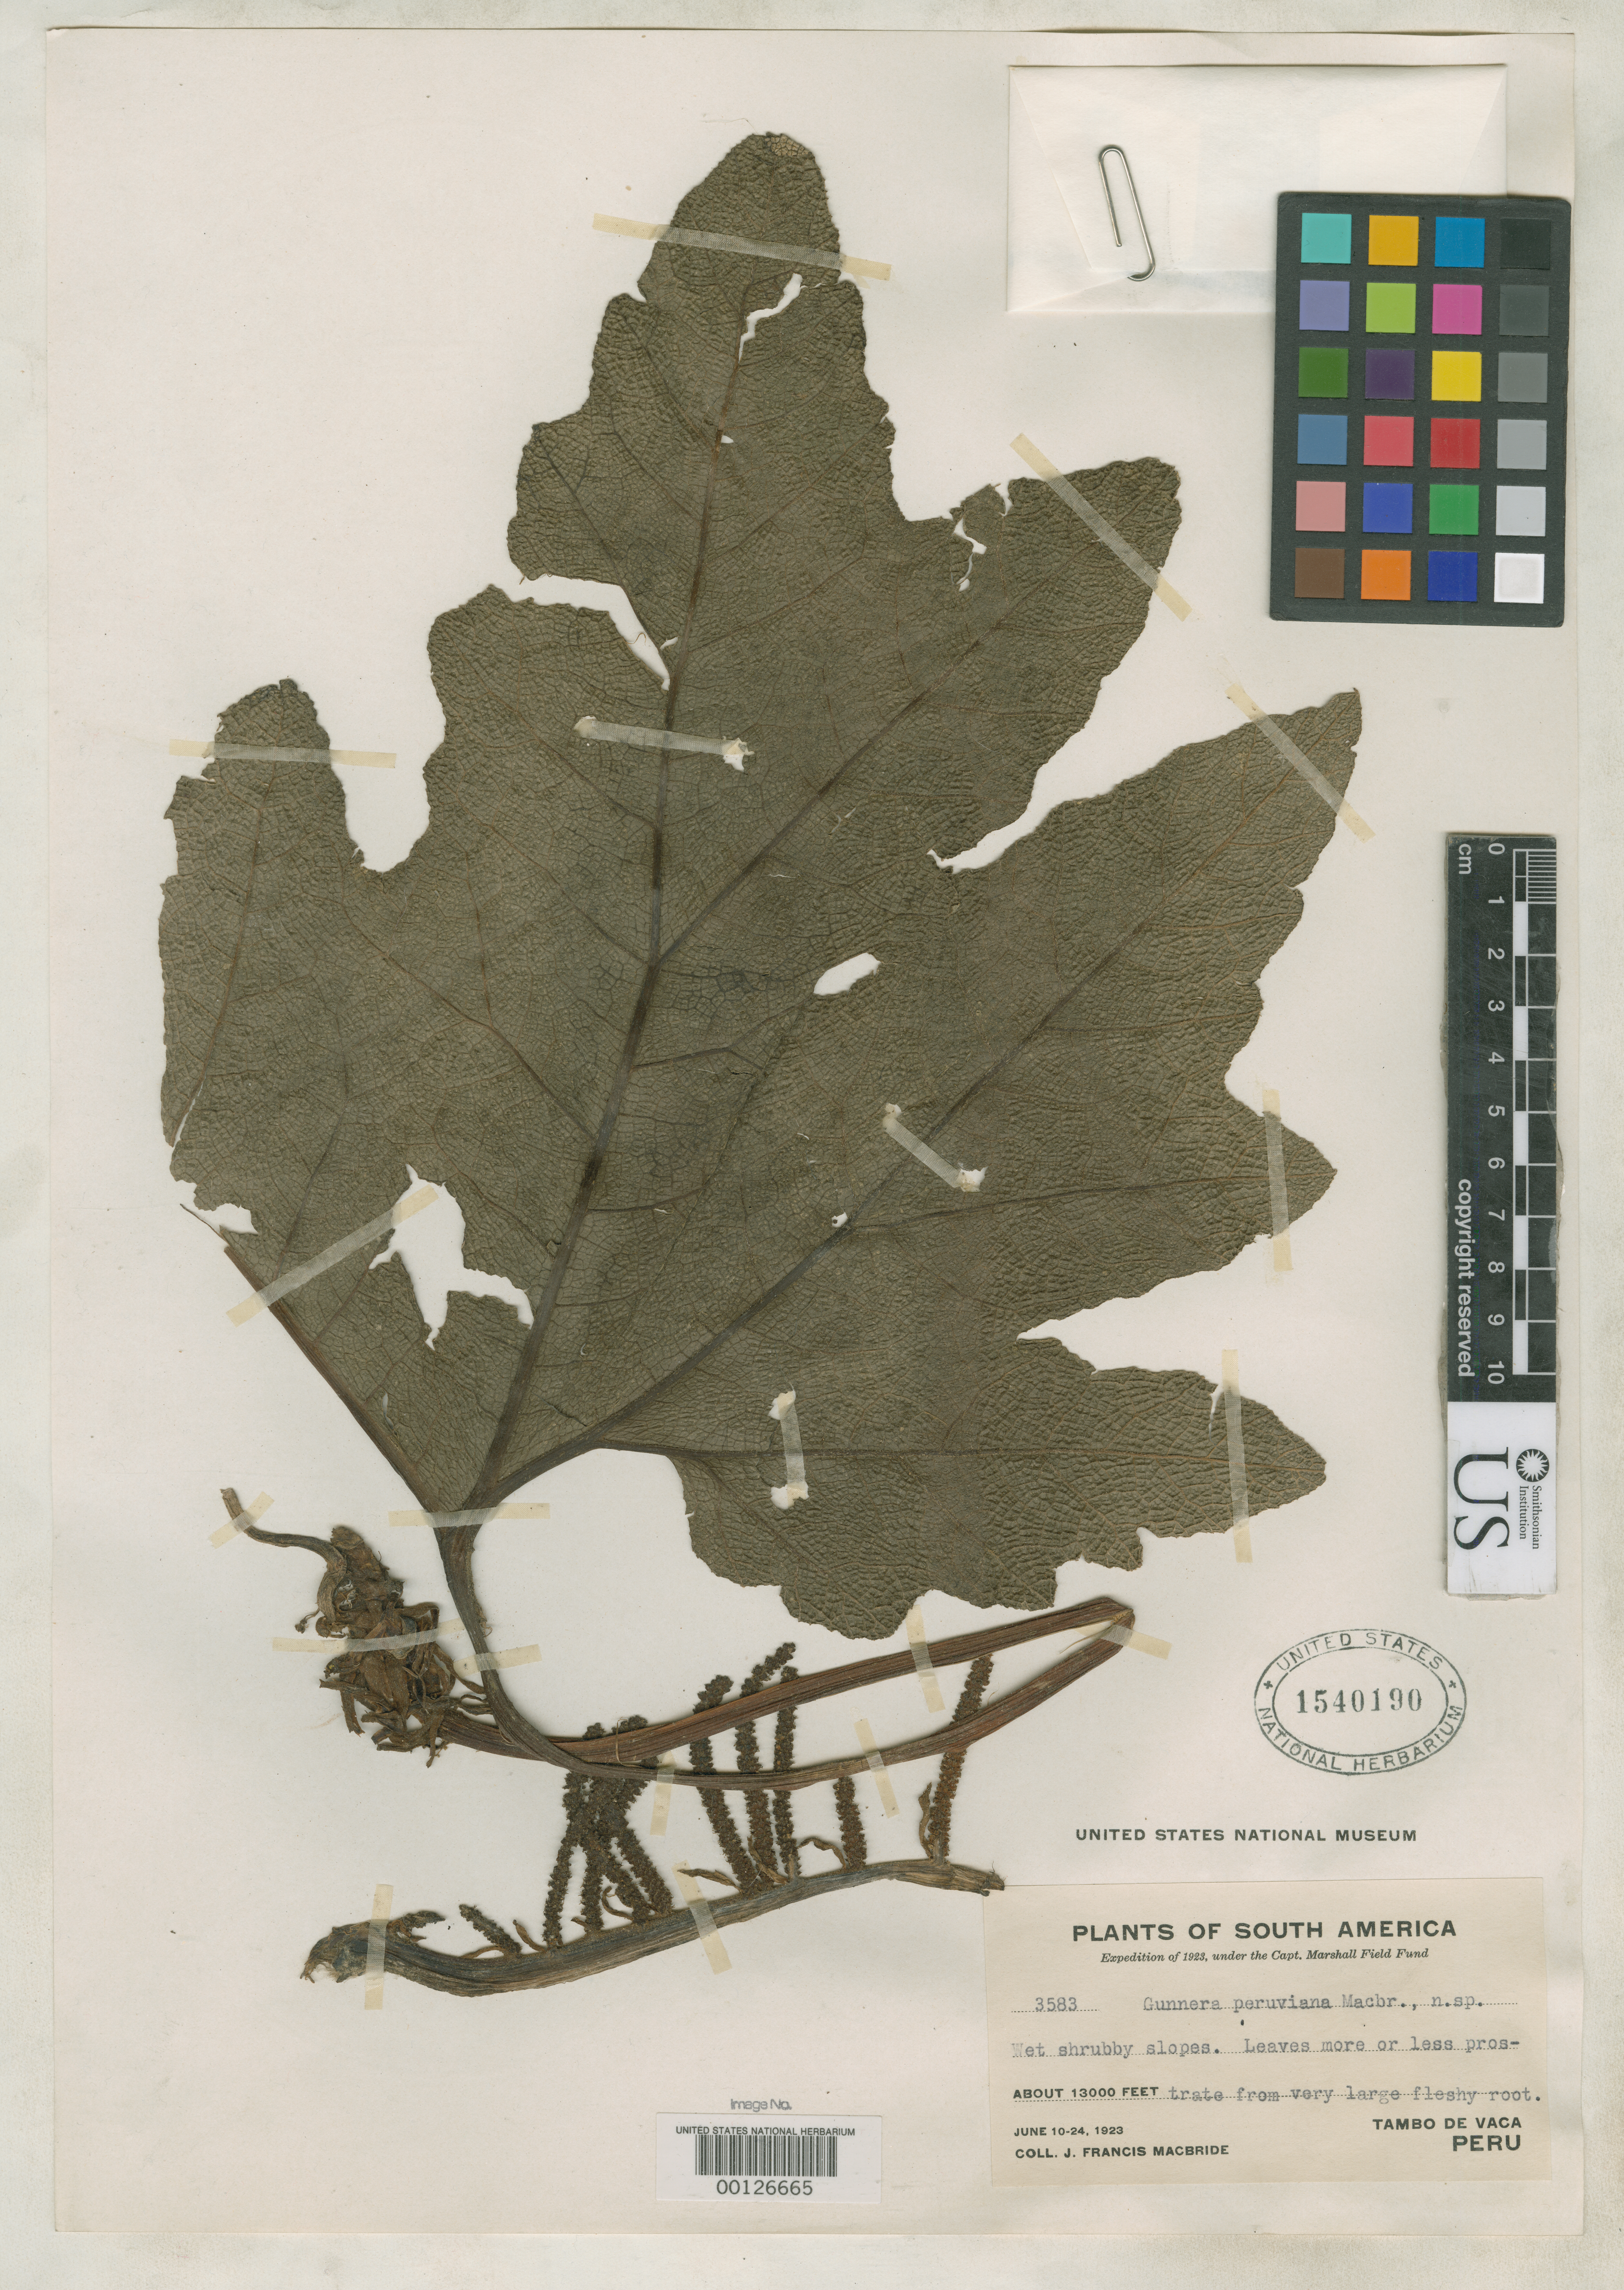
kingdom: Plantae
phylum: Tracheophyta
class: Magnoliopsida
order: Gunnerales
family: Gunneraceae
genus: Gunnera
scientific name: Gunnera peruviana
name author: J.F. Macbr.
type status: Isotype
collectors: J. F. Macbride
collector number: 3583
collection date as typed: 08 May 1923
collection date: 1923-05-08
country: Peru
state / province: Huánuco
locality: Tambillo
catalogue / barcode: US 1540190